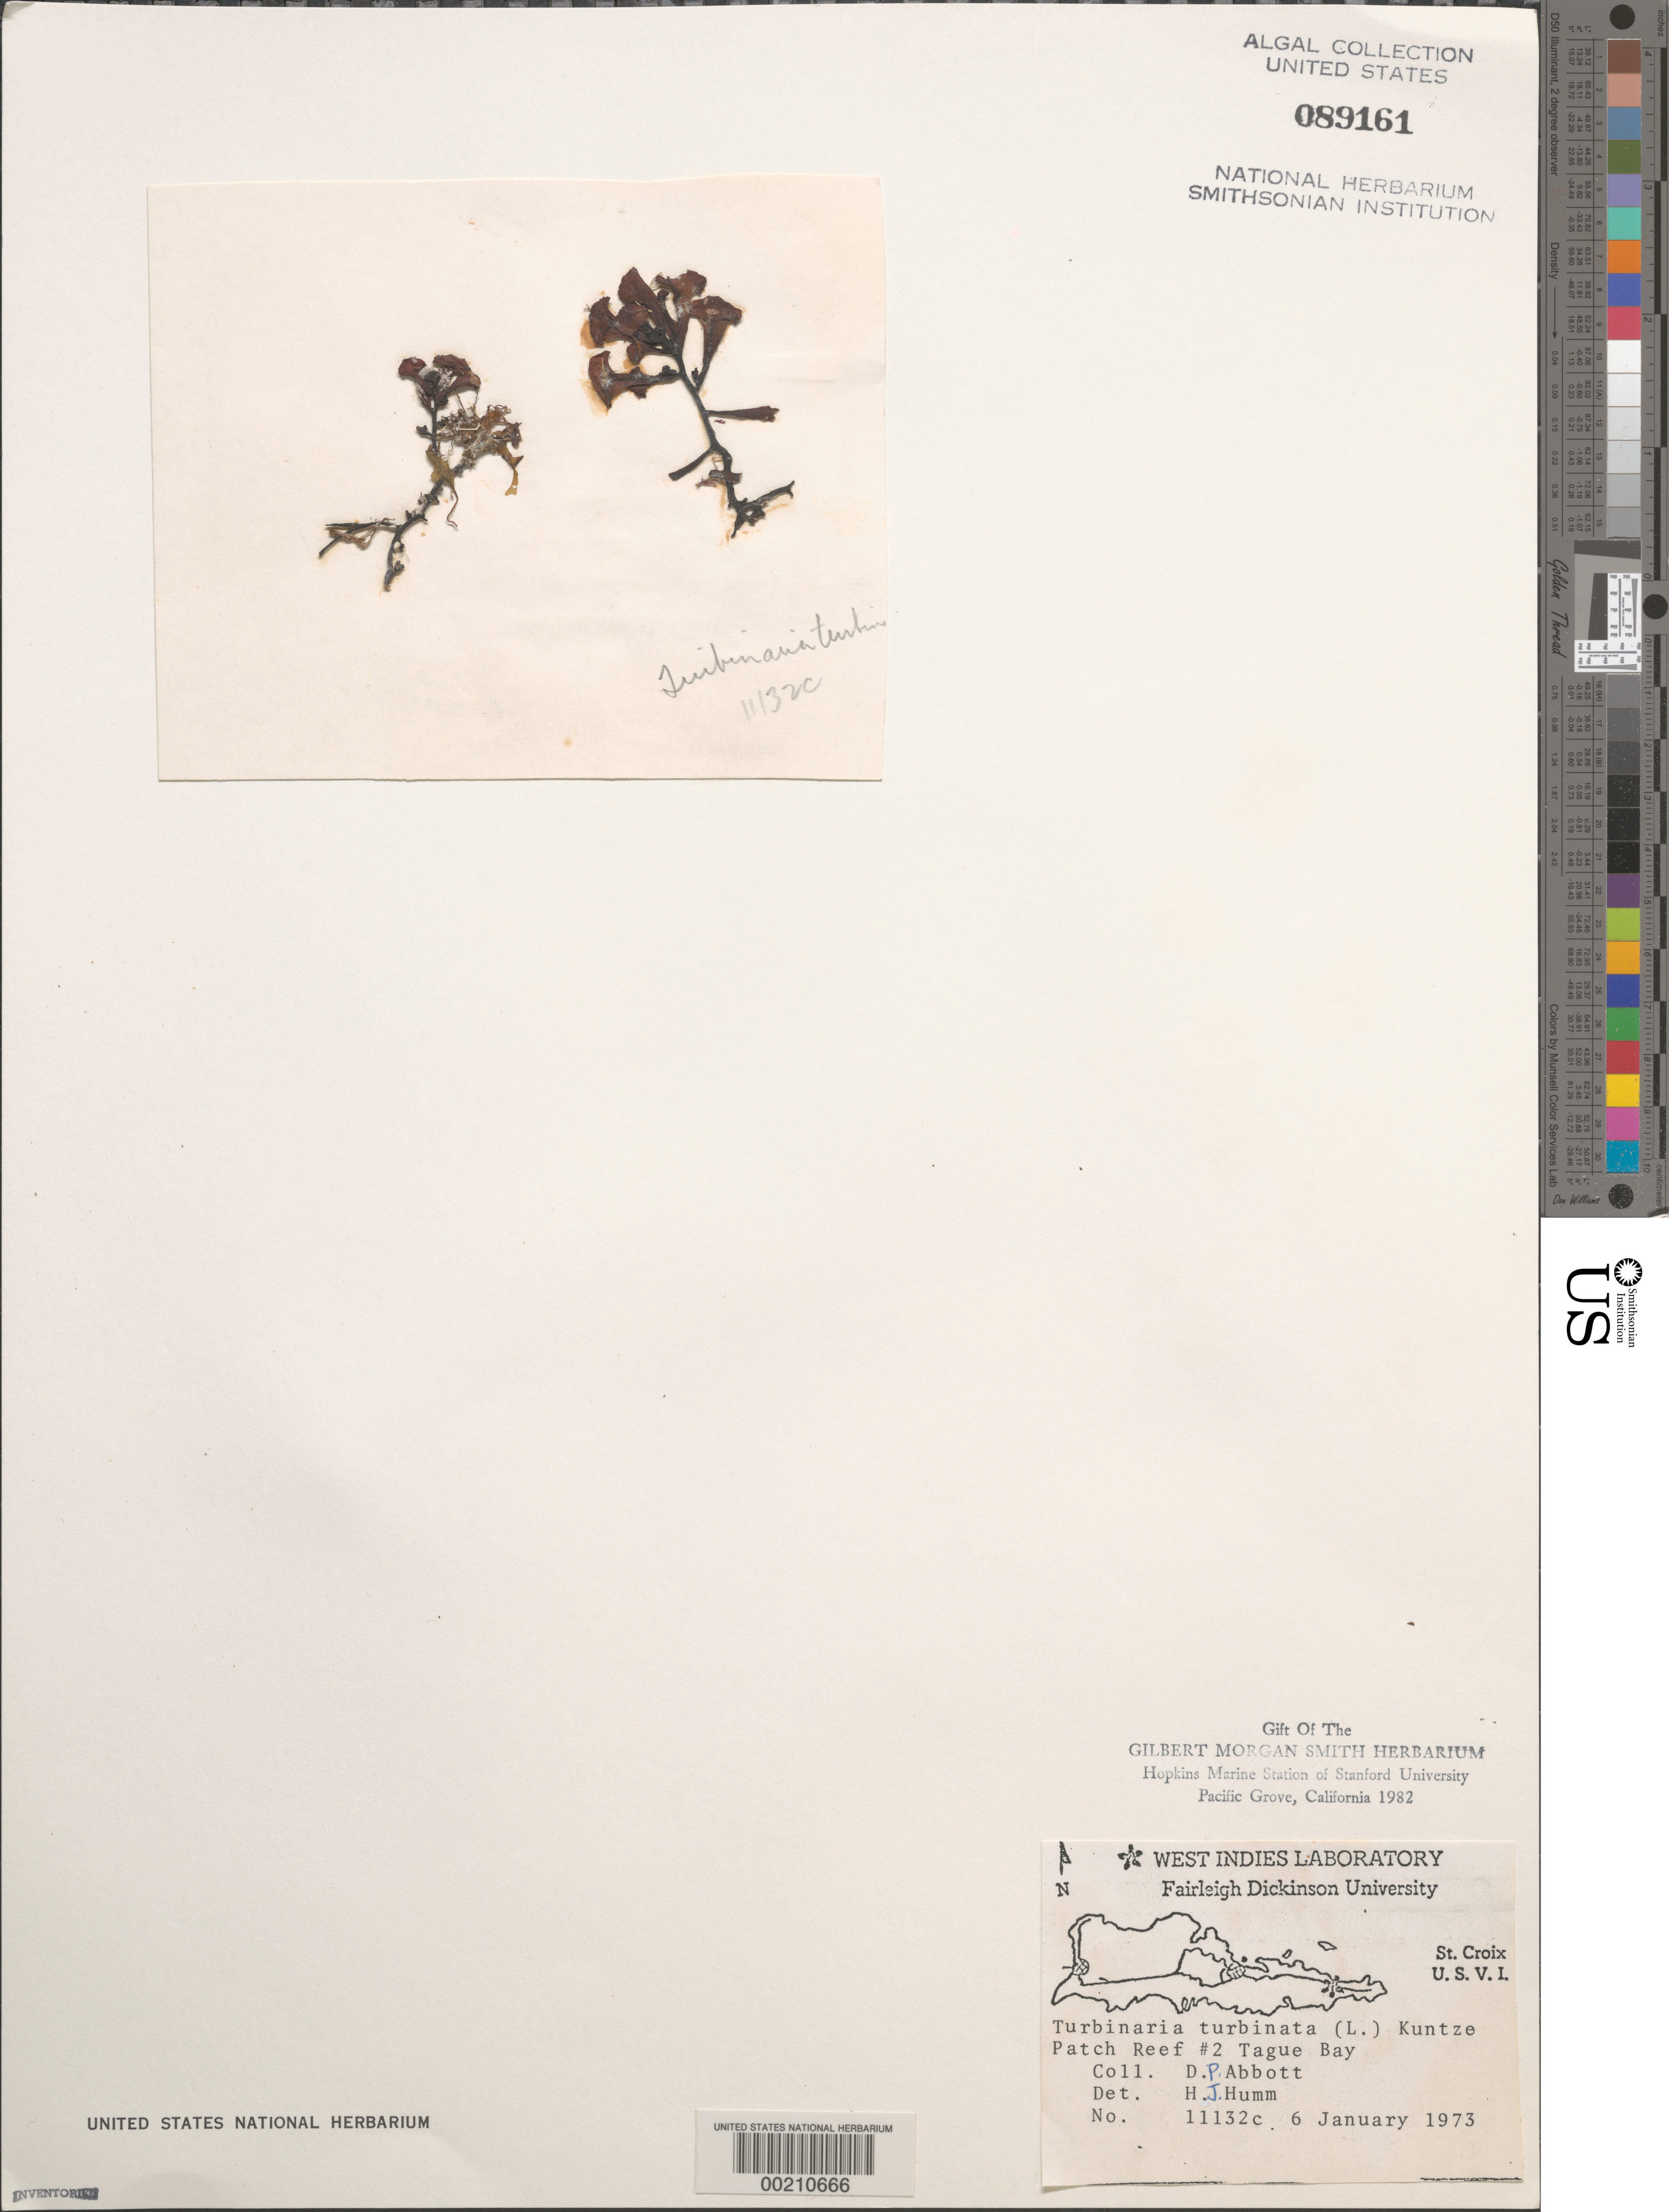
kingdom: Chromista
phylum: Ochrophyta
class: Phaeophyceae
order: Fucales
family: Sargassaceae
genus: Turbinaria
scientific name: Turbinaria turbinata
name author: (L.) Kuntze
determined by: Humm, Harold J.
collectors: D. P. Abbott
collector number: IAA 11132c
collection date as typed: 06 Jan 1973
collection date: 1973-01-06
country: U.S. Virgin Islands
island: St. Croix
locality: Tague Bay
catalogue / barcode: US 89161